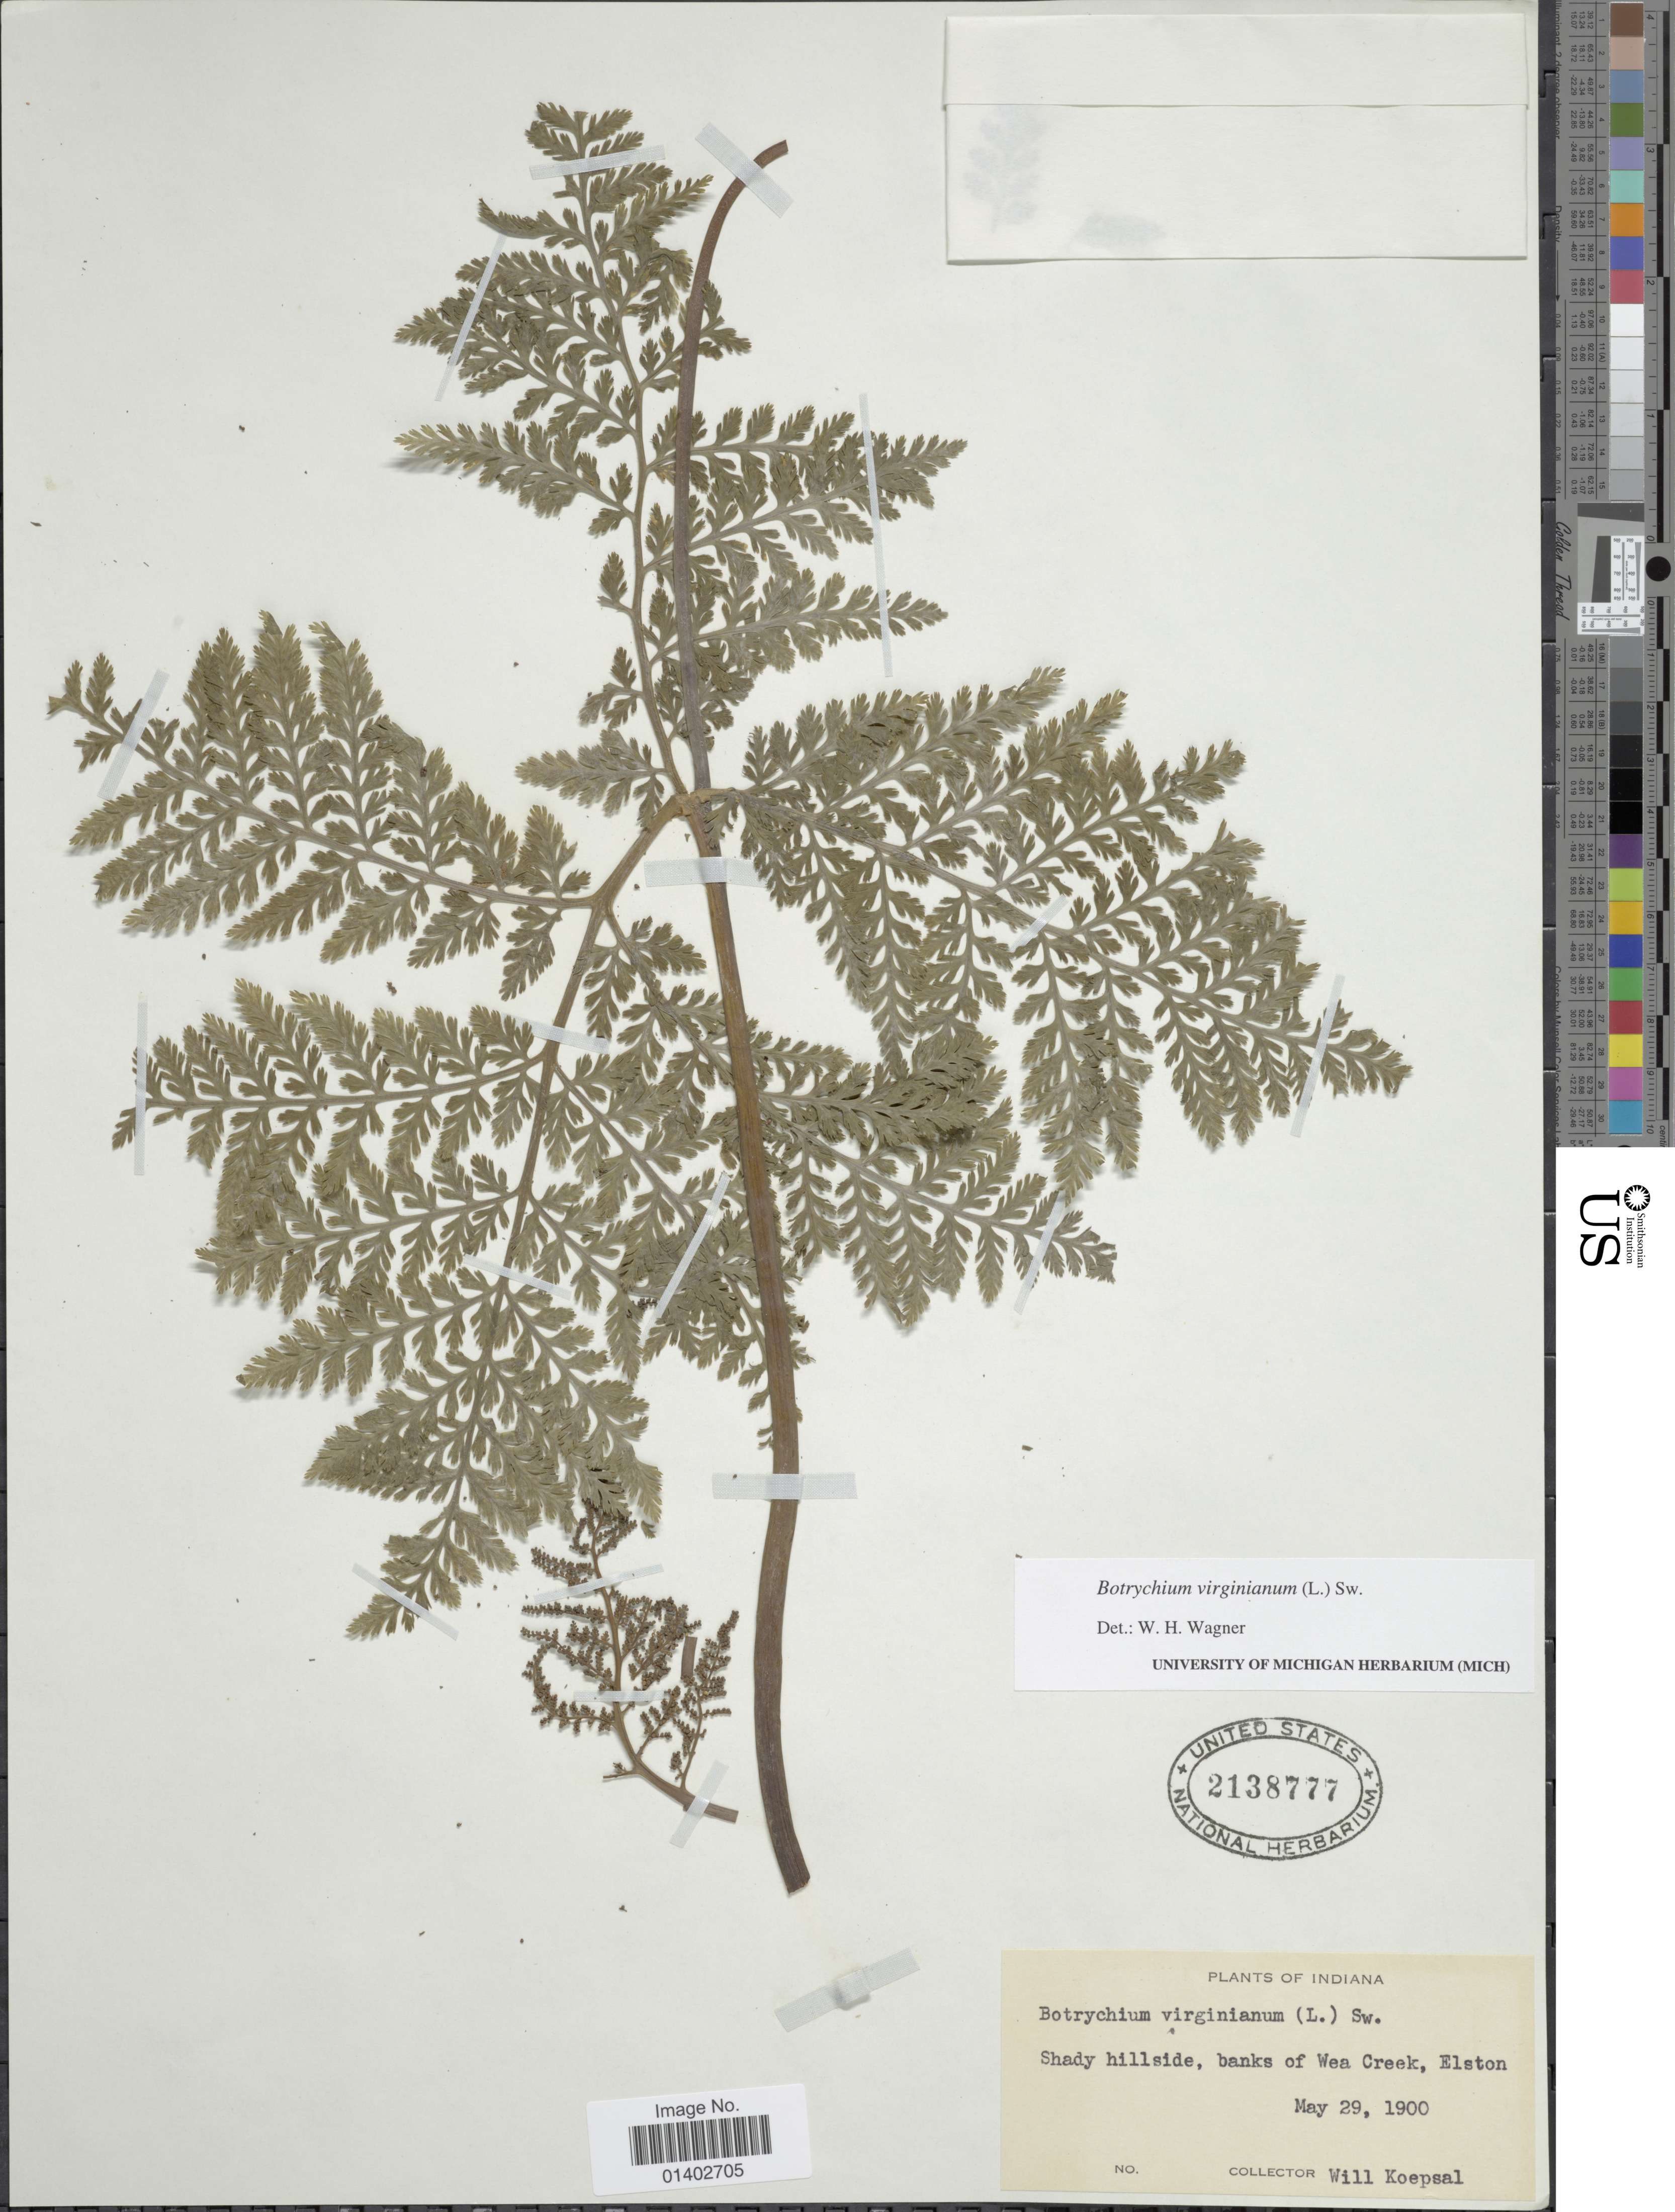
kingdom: Plantae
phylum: Tracheophyta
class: Polypodiopsida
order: Ophioglossales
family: Ophioglossaceae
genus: Botrychium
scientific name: Botrychium virginianum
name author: (L.) Sw.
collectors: W. Koepsal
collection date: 1900-05-29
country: United States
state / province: Indiana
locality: Shady hillside, banks of Wea Creek, Elston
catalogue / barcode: US 2138777